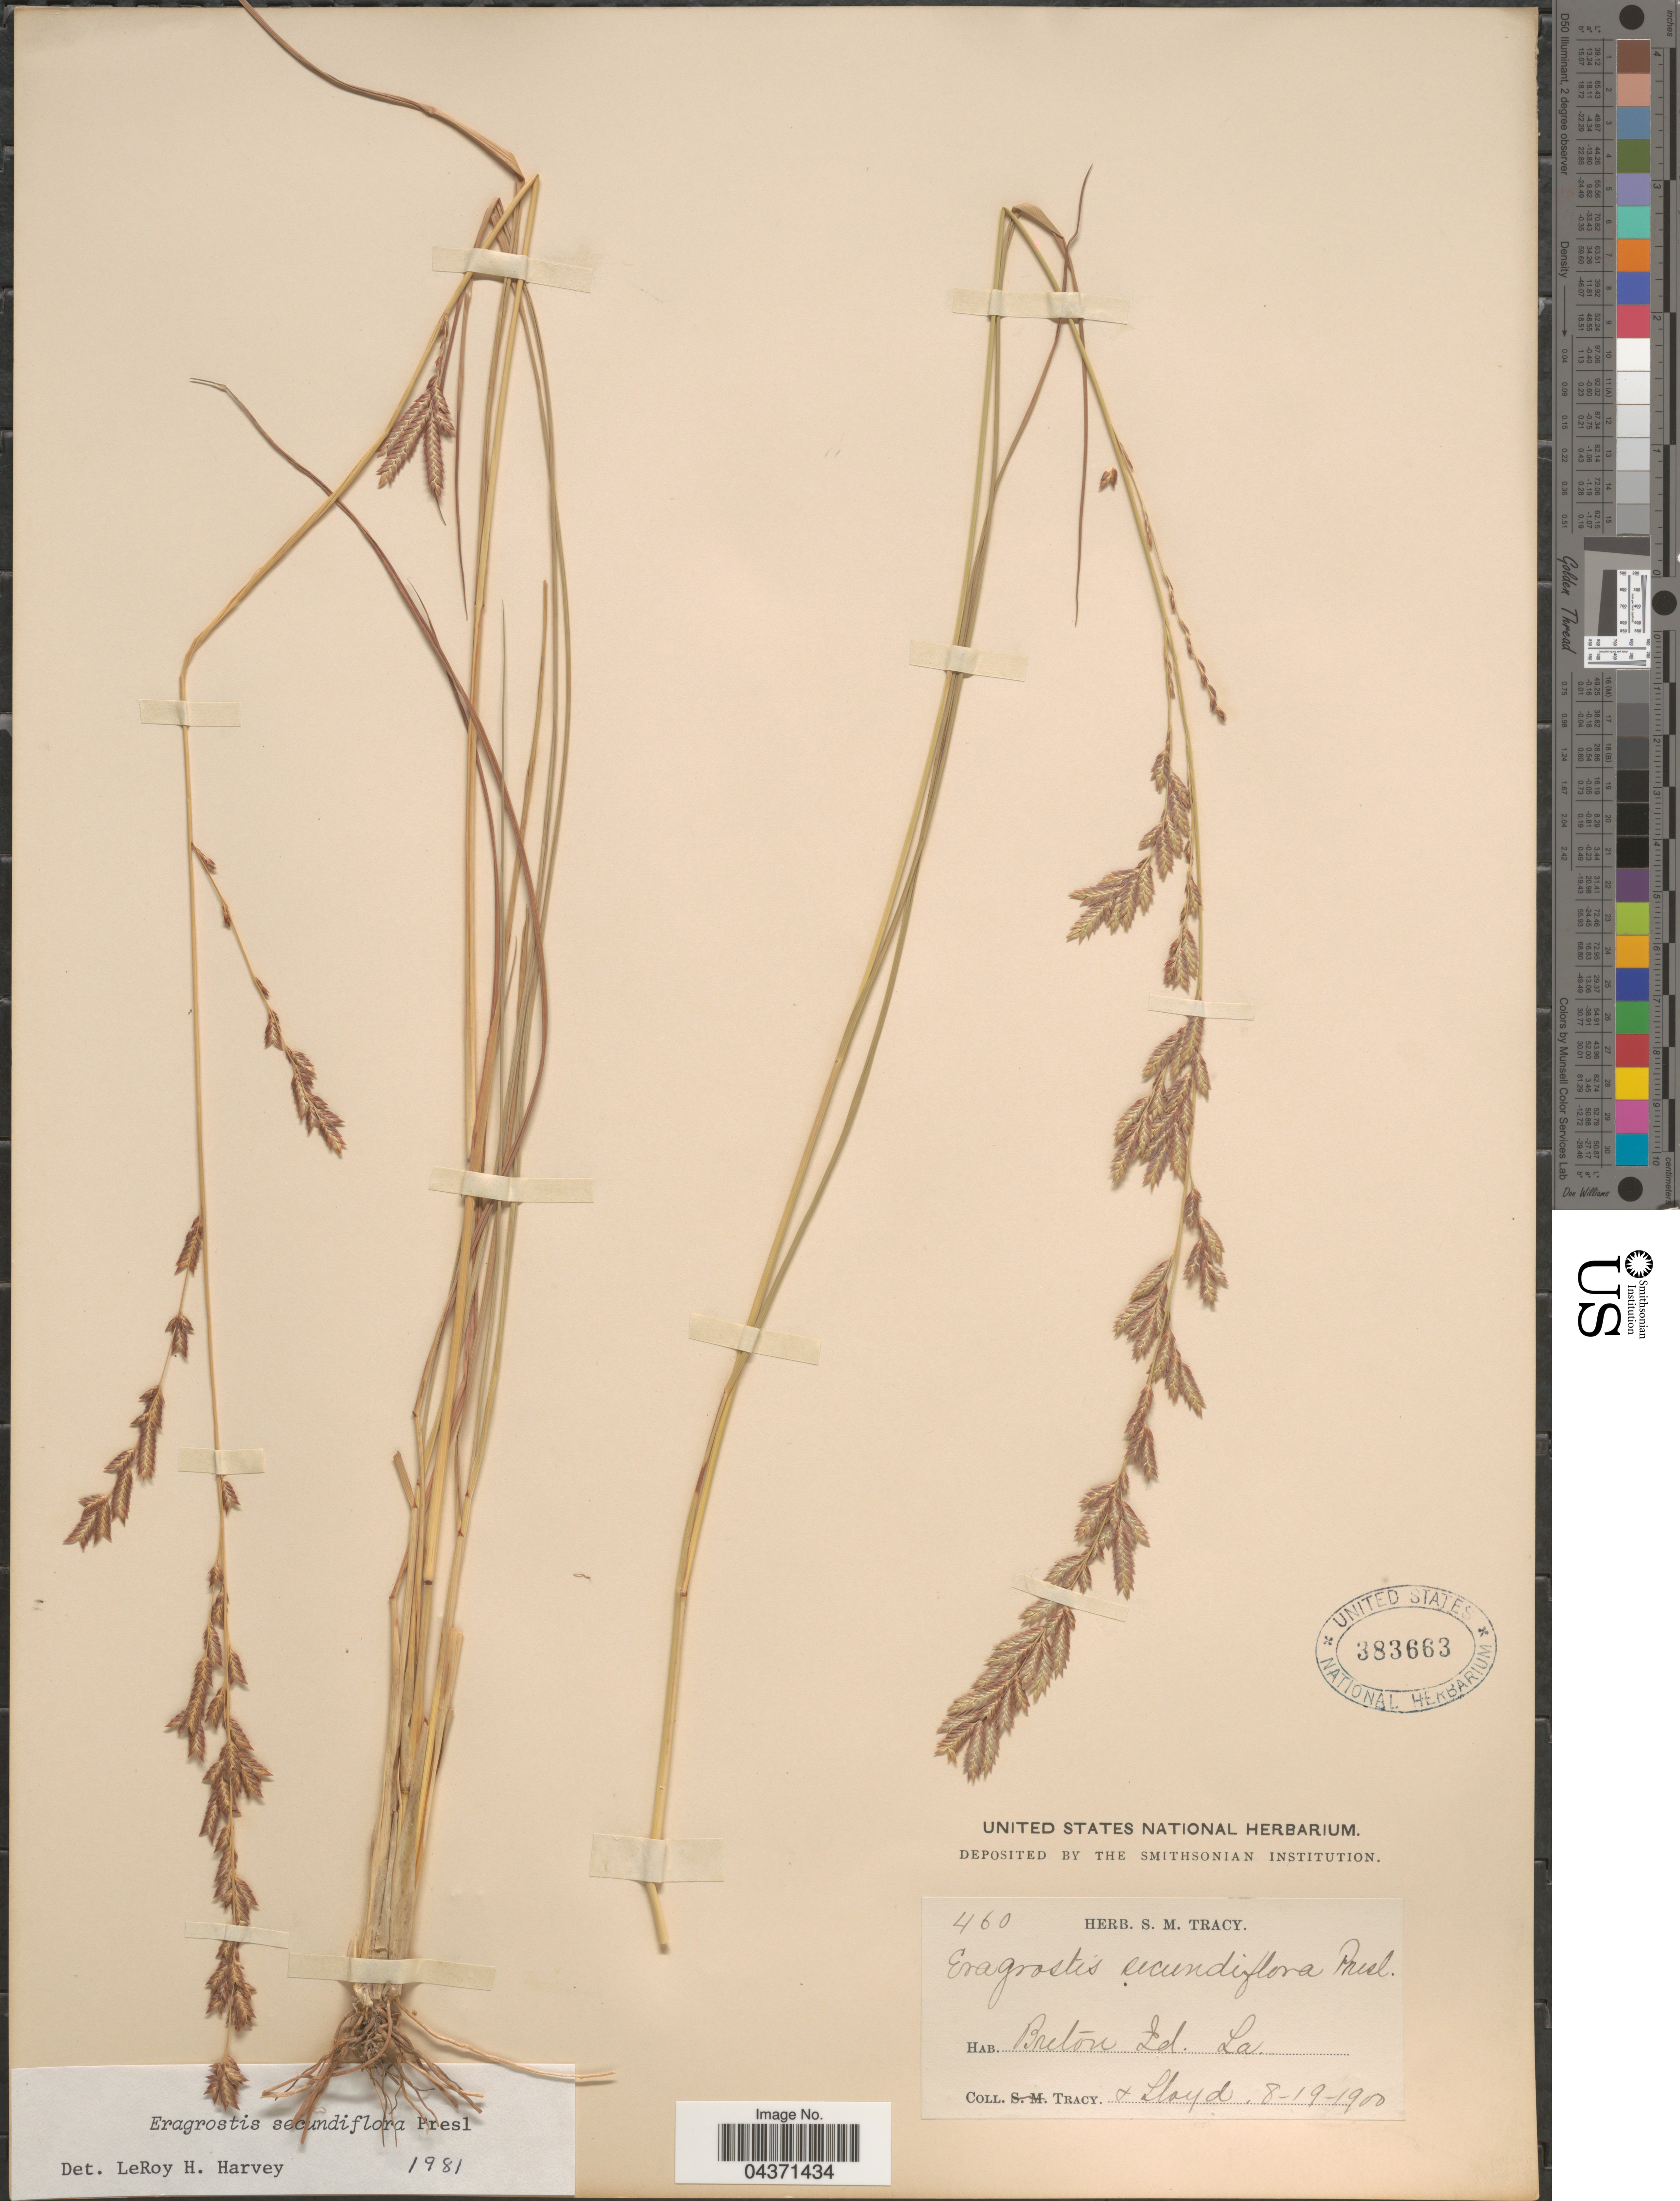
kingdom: Plantae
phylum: Tracheophyta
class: Liliopsida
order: Poales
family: Poaceae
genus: Eragrostis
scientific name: Eragrostis secundiflora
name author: J. Presl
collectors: -. Tracy & -- Lloyd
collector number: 460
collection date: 1900-08-19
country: United States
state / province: Louisiana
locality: Breton Id.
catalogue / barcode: US 383663